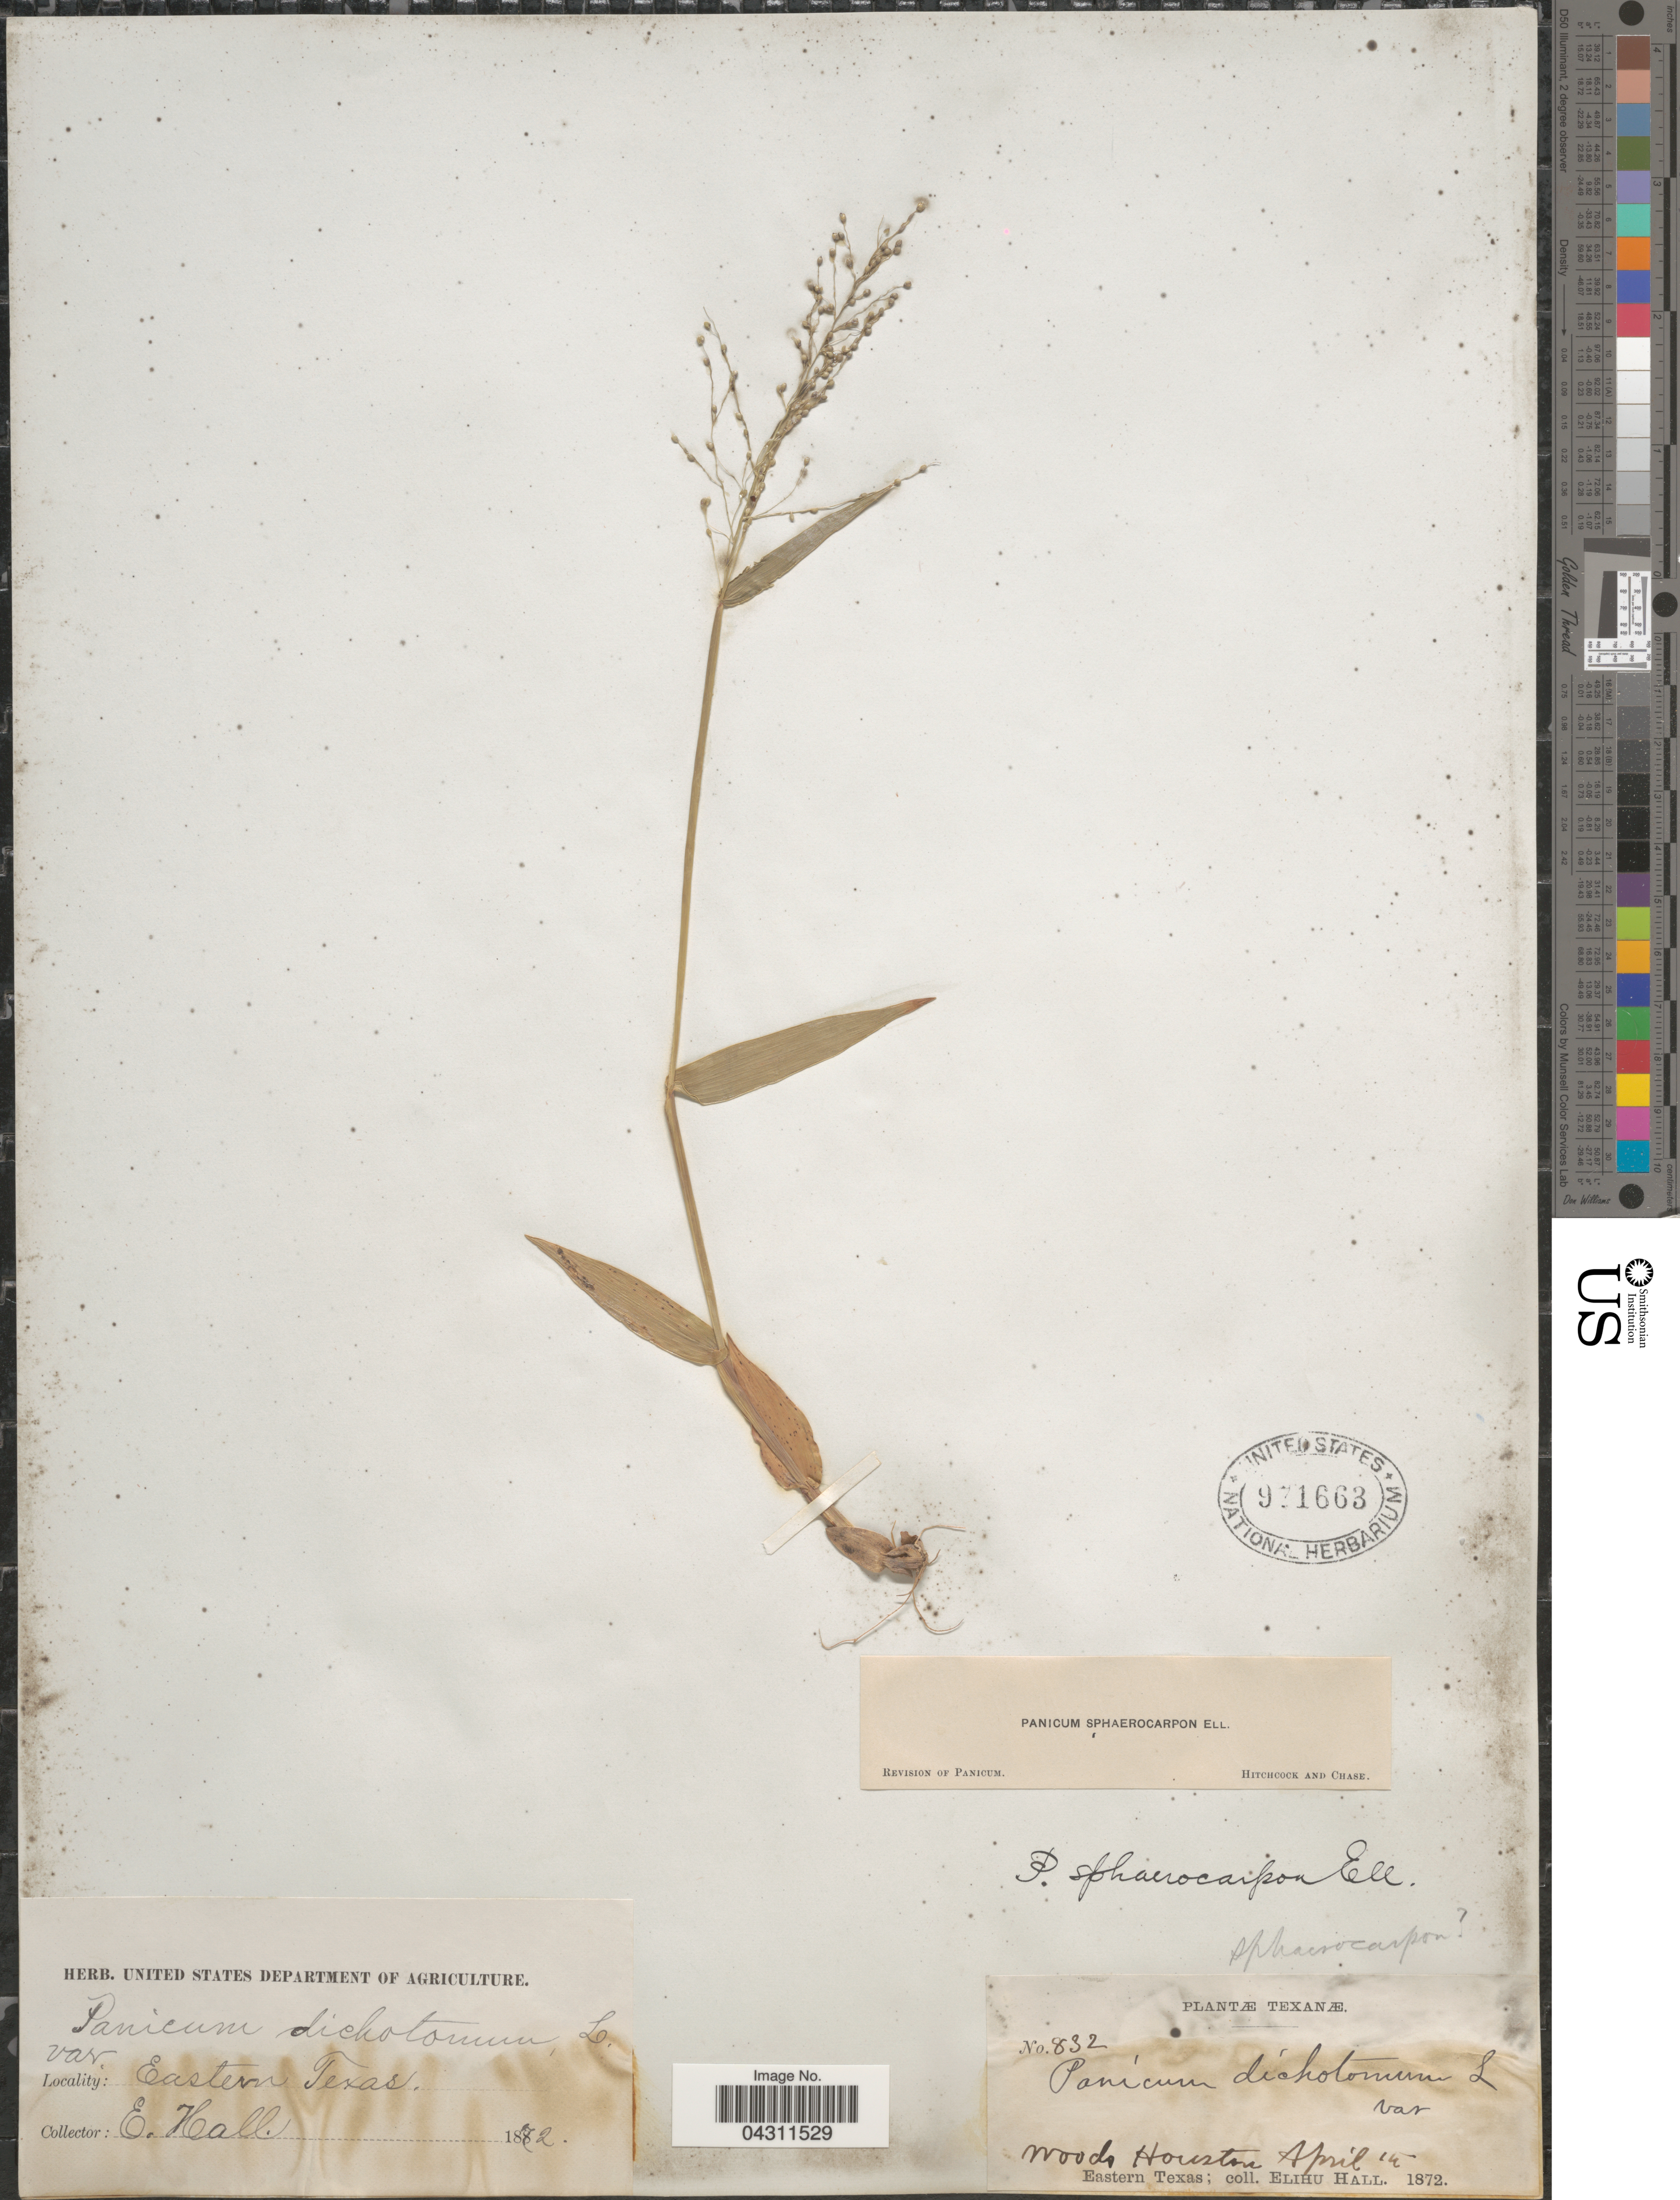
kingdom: Plantae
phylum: Tracheophyta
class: Liliopsida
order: Poales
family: Poaceae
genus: Dichanthelium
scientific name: Dichanthelium sphaerocarpon var. sphaerocarpon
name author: (Elliott) Gould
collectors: E. Hall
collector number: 832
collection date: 1872-04-14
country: United States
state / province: Texas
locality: Eastern Texas. Woods Houston.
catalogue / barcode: US 971663